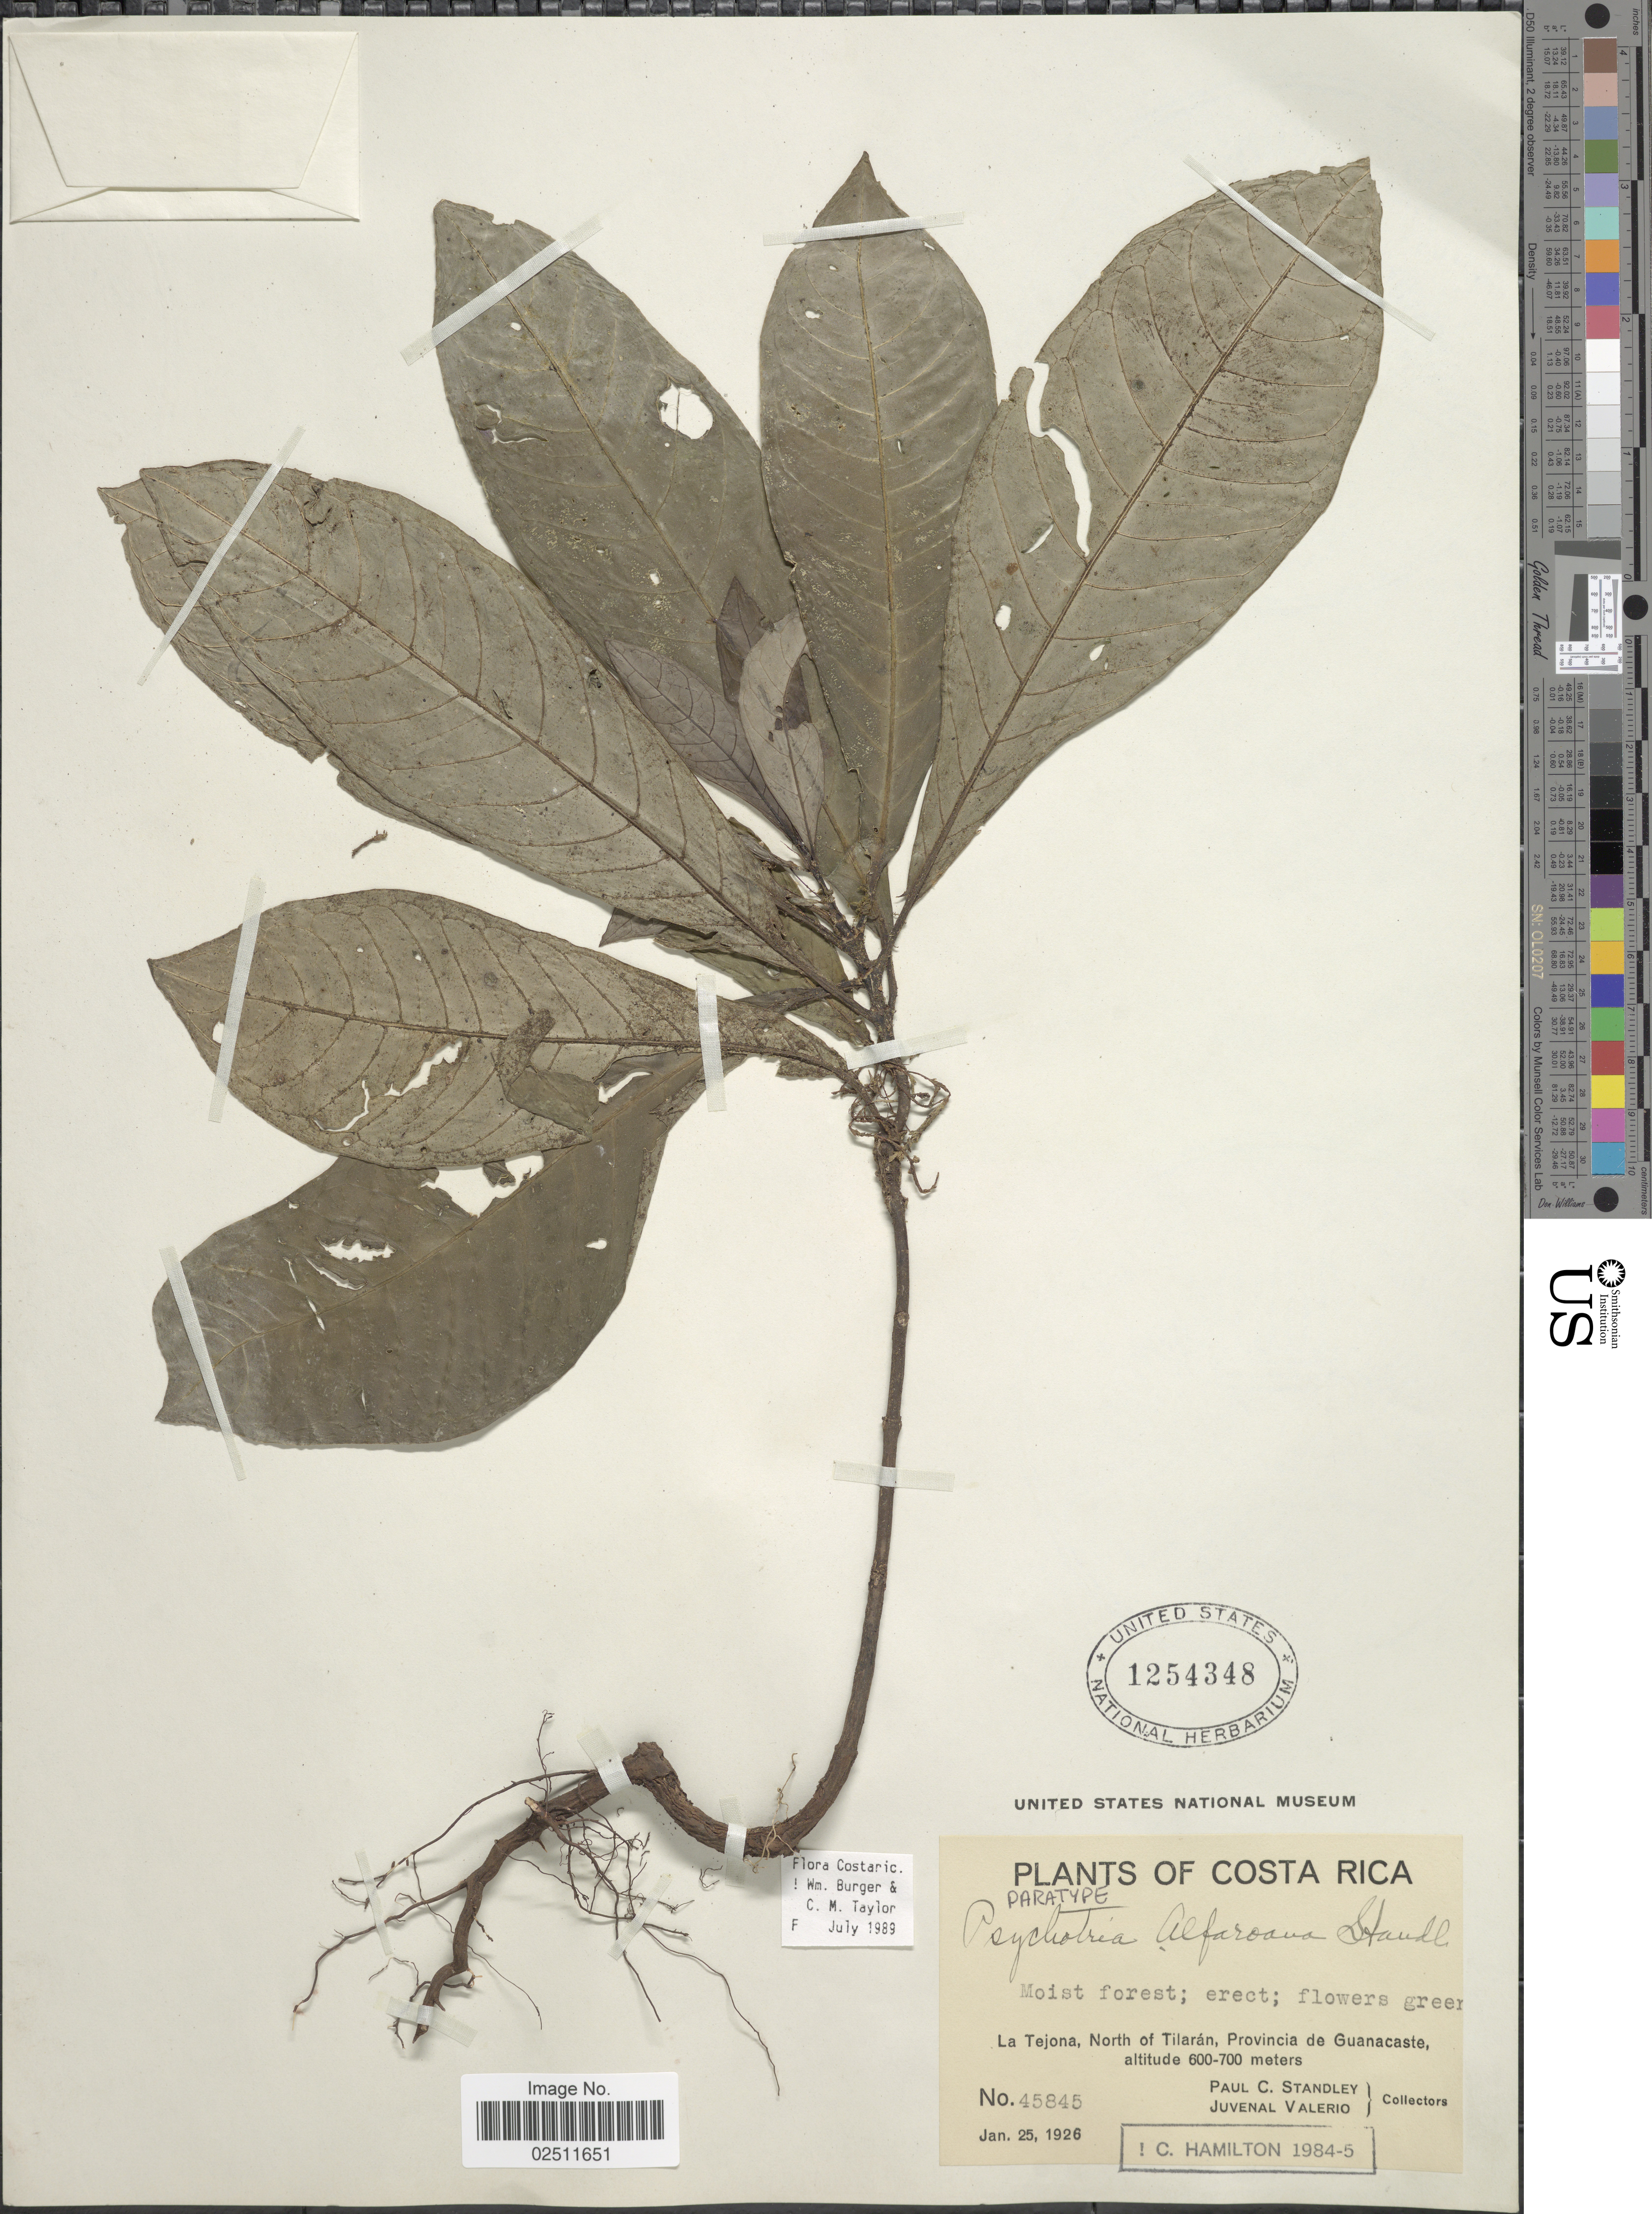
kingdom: Plantae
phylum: Tracheophyta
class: Magnoliopsida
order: Gentianales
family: Rubiaceae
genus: Psychotria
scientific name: Psychotria alfaroana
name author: Standl.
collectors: P. C. Standley & J. Valerio R.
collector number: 45845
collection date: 1926-01-25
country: Costa Rica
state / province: Guanacaste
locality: La Tejona, North of Tilarán.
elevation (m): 600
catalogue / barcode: US 1254348